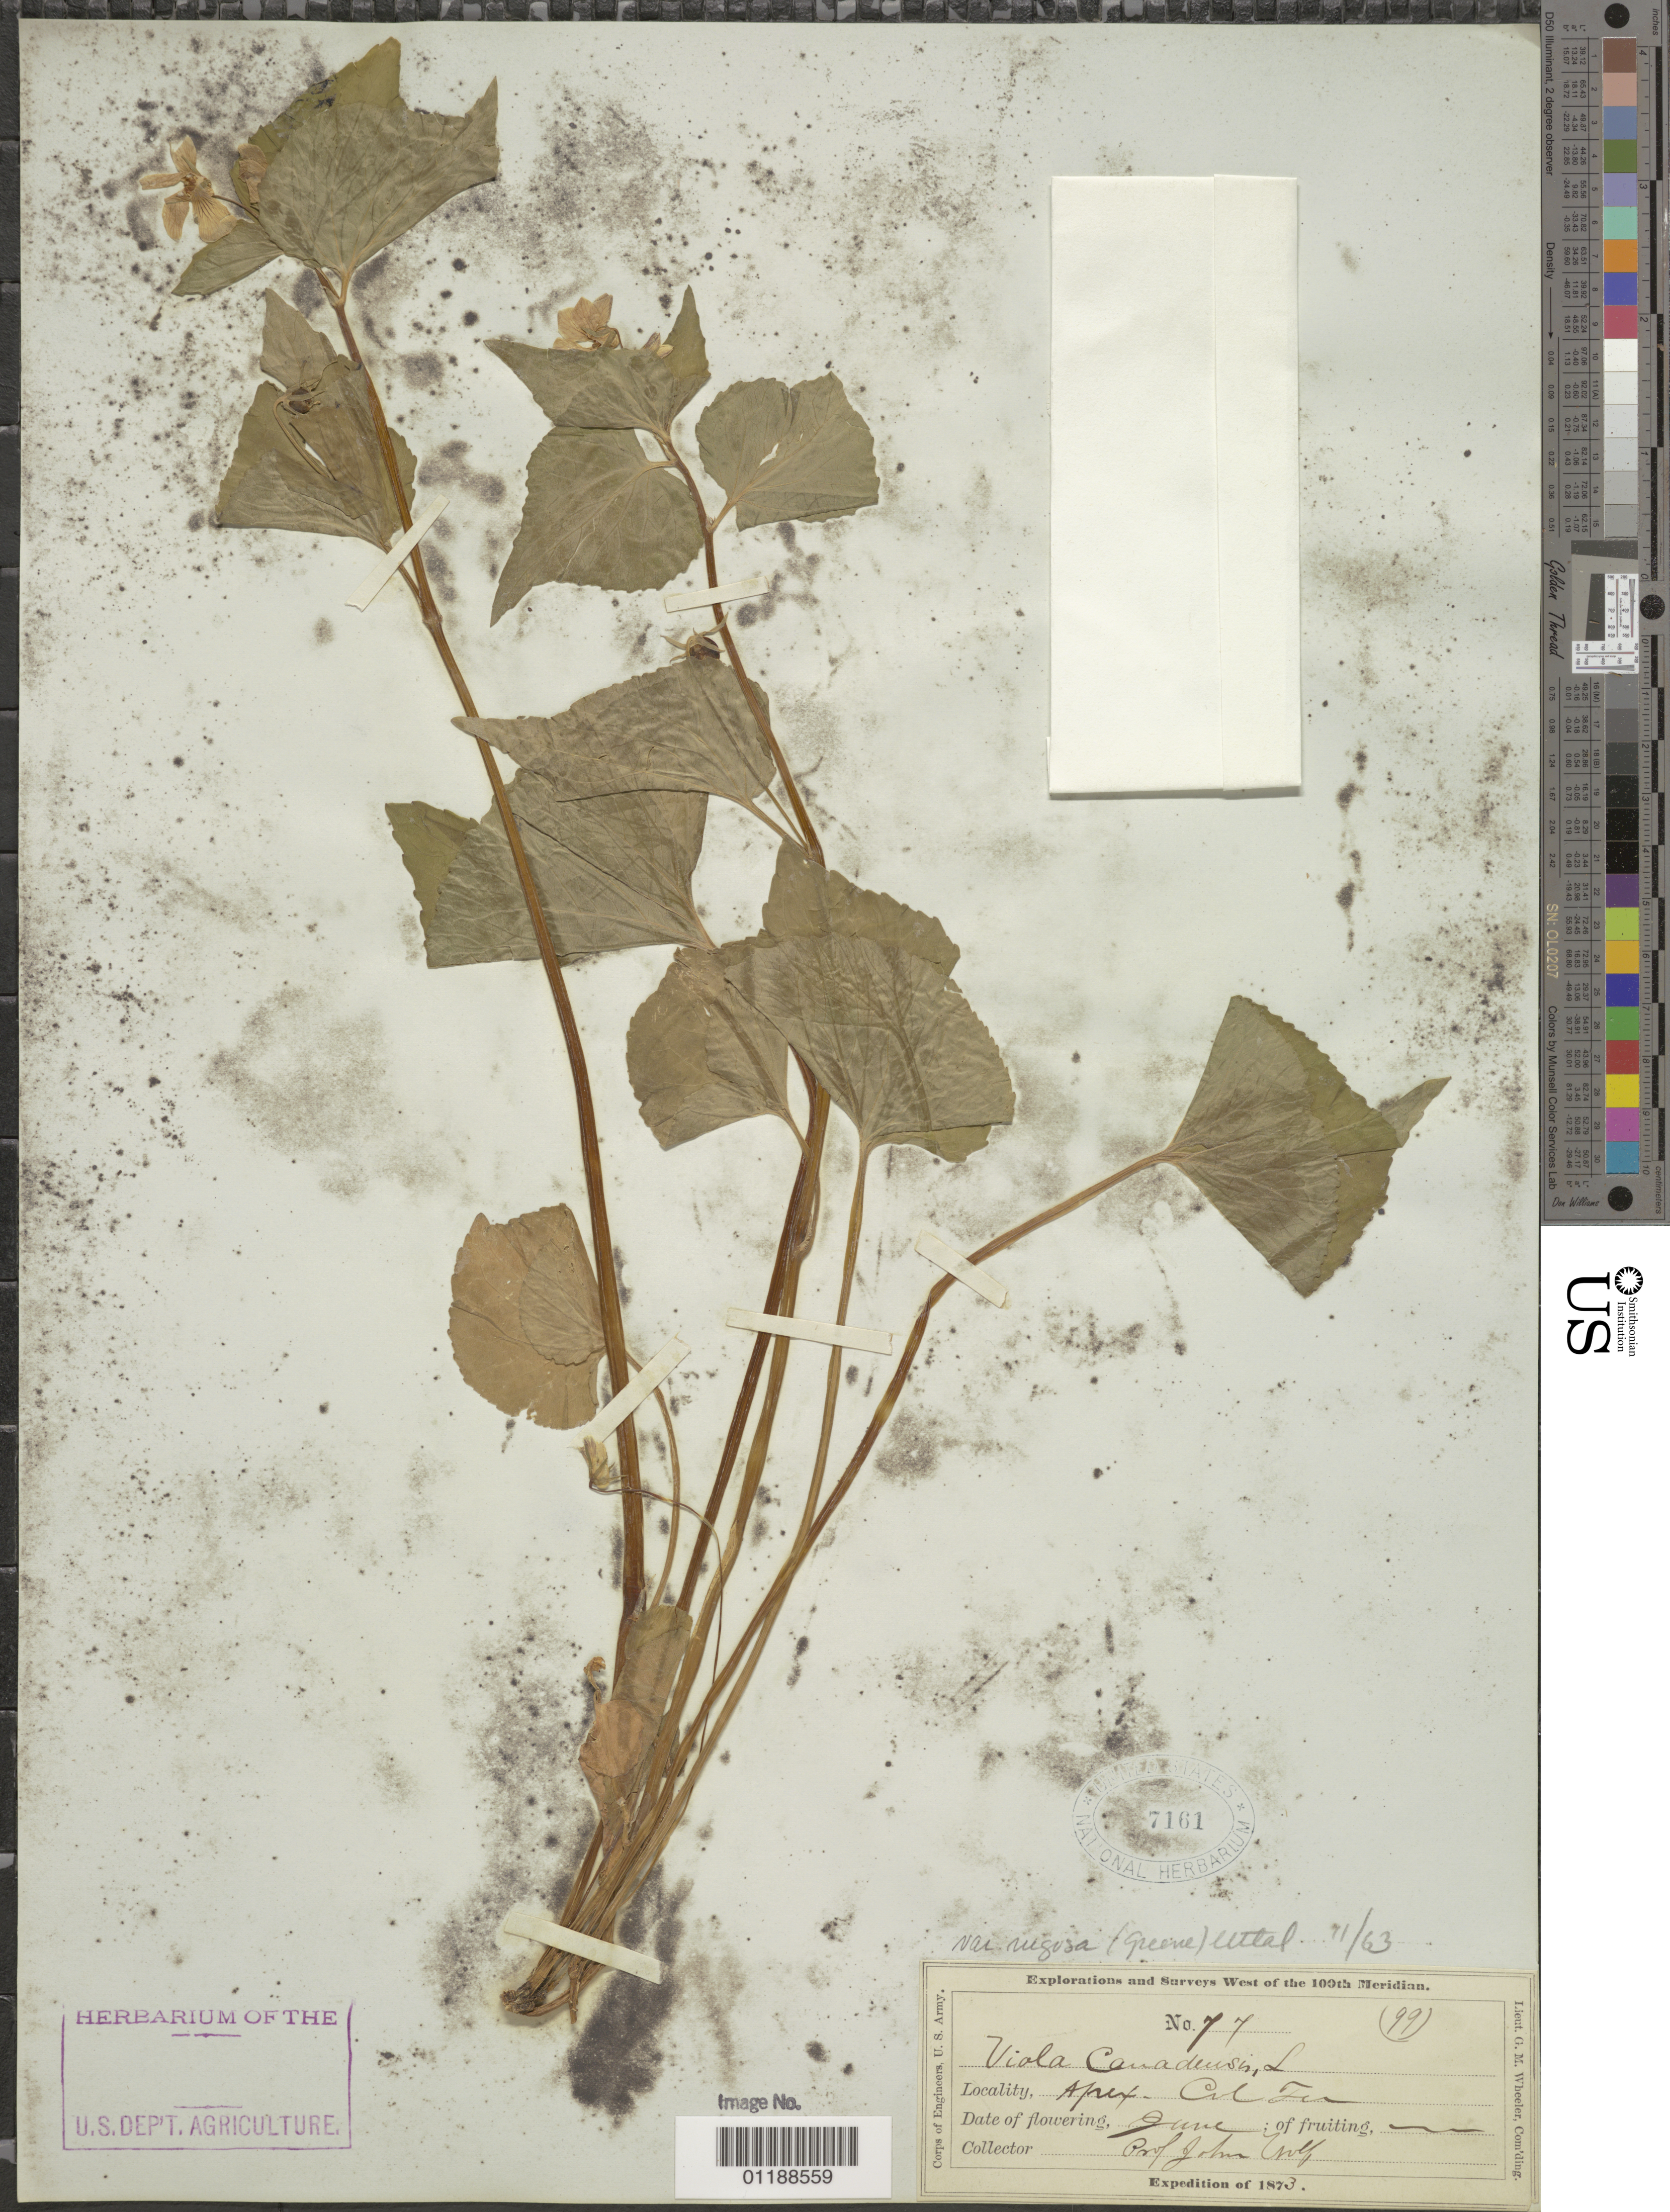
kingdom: Plantae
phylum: Tracheophyta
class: Magnoliopsida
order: Malpighiales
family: Violaceae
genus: Viola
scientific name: Viola canadensis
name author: L.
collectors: J. Wolf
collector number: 77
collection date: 1873-06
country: United States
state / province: Colorado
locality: Apex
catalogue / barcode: US 7161